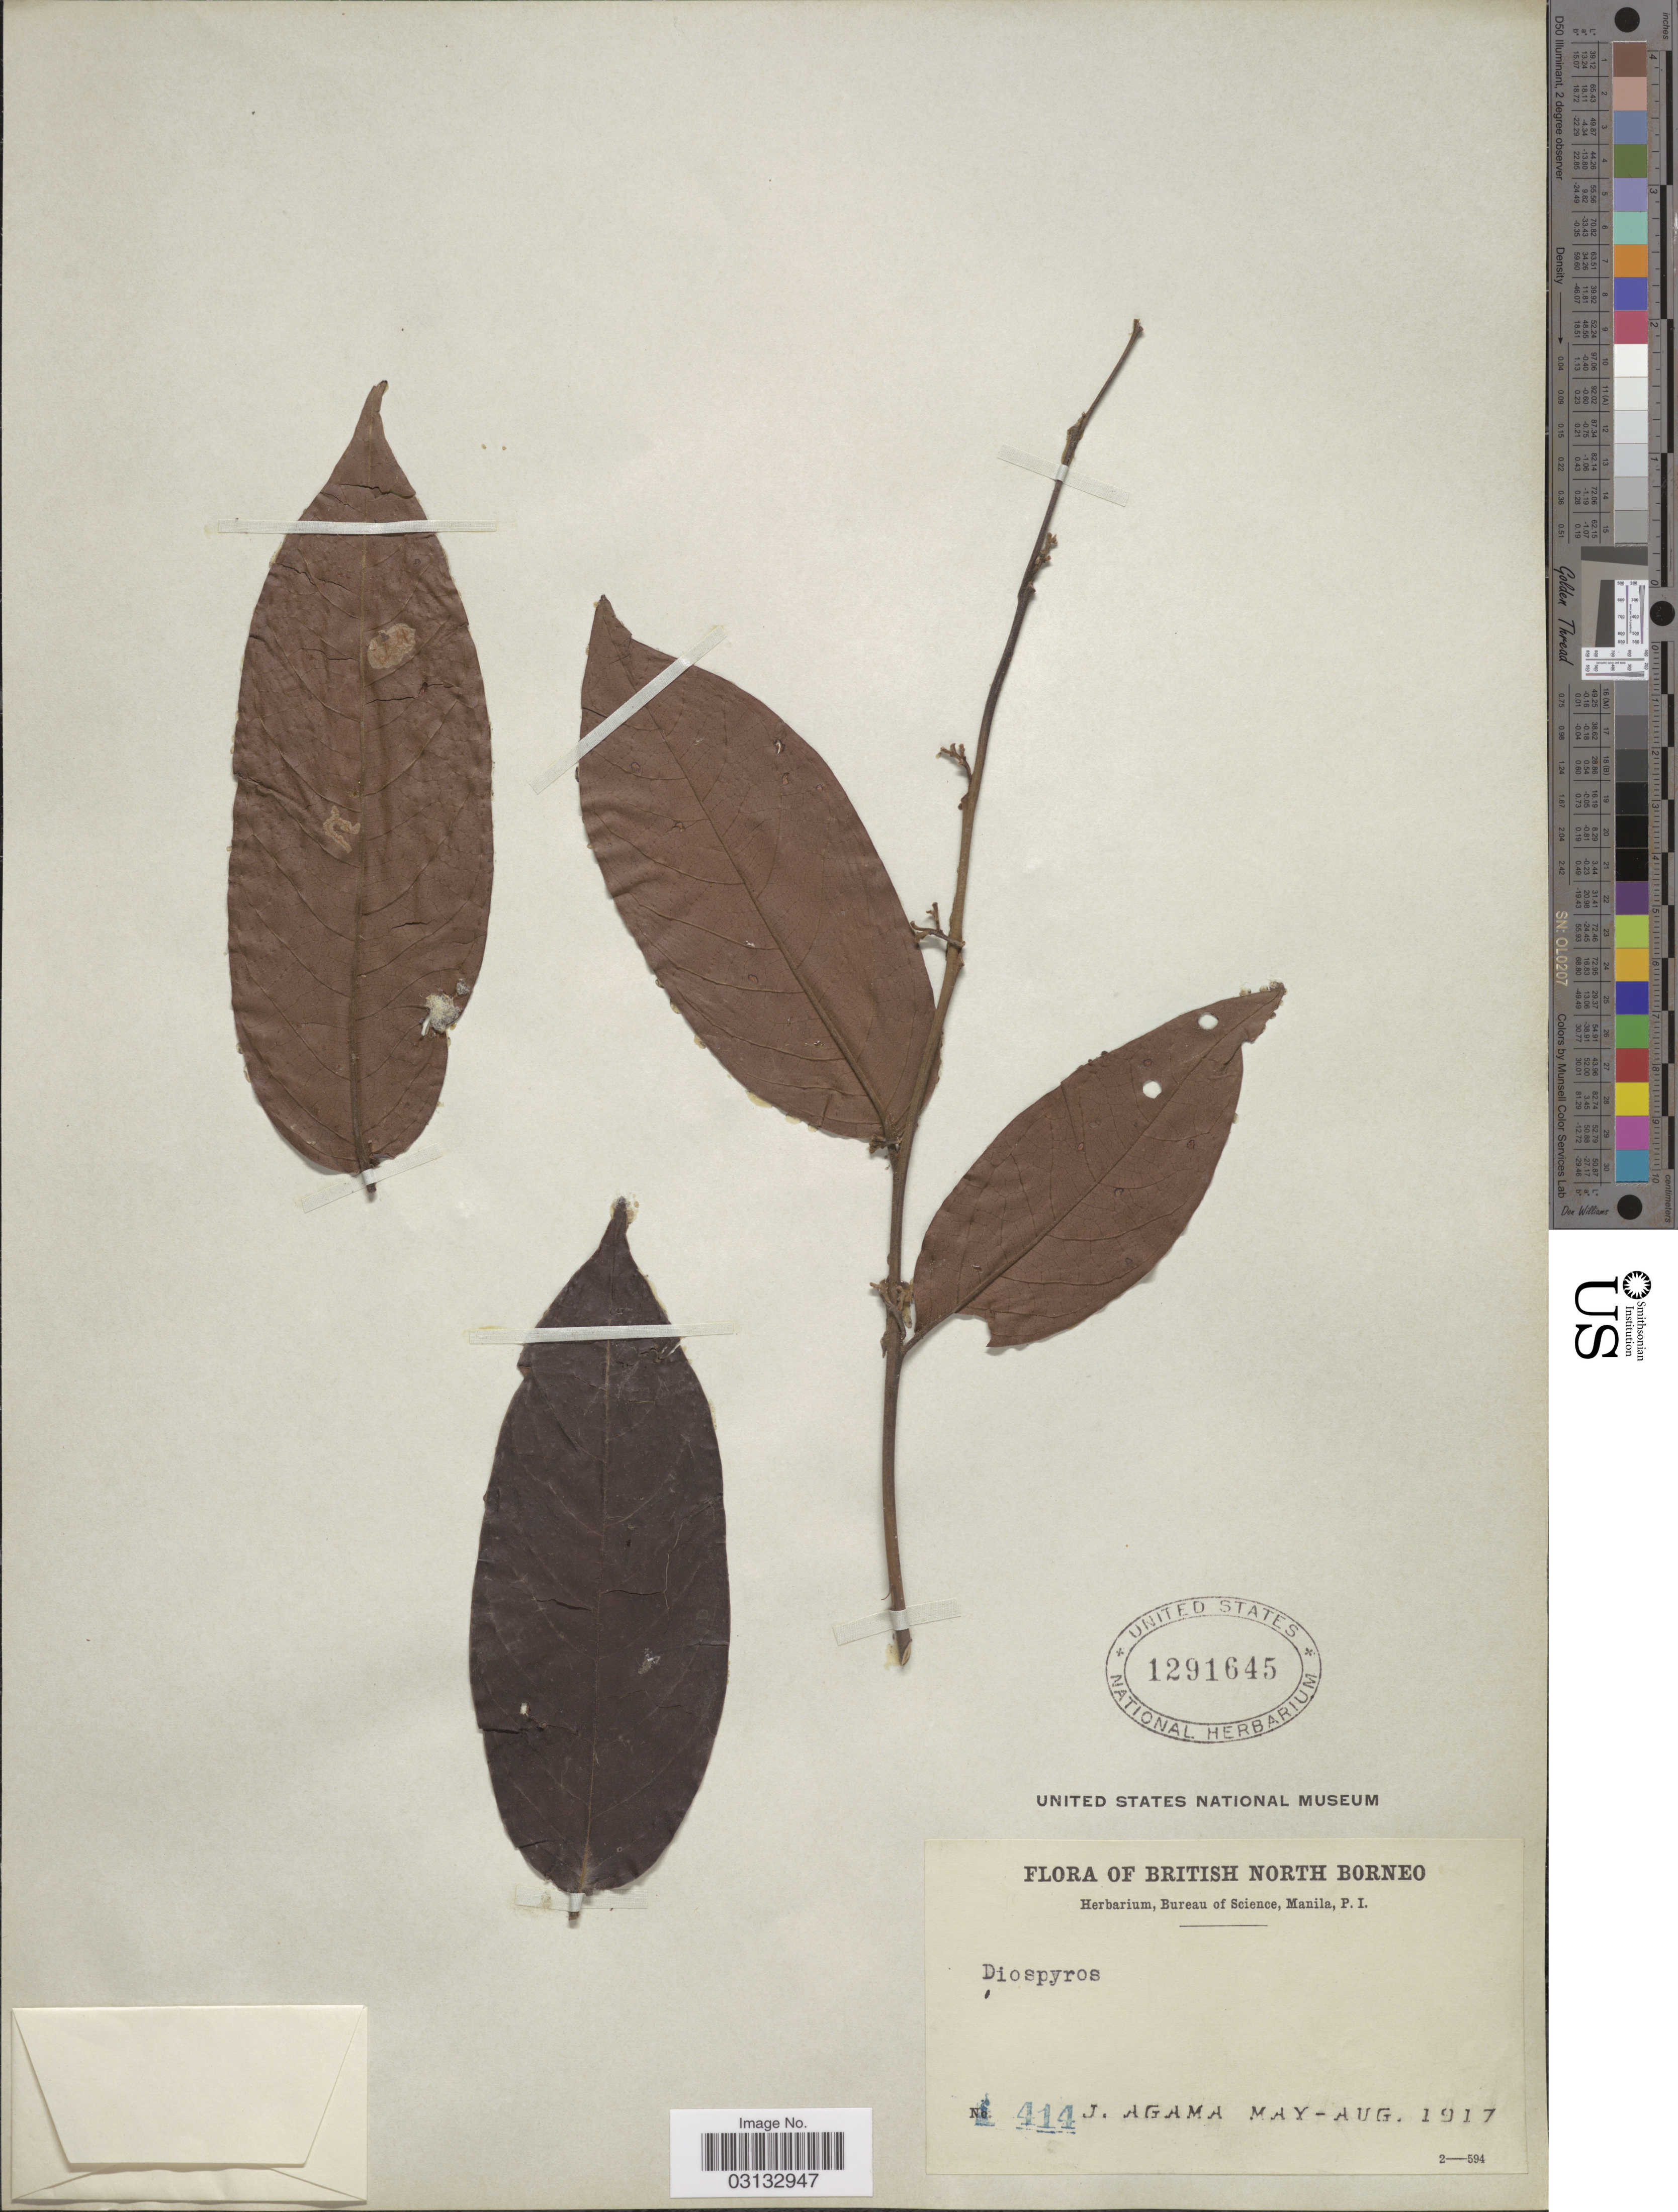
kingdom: Plantae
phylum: Tracheophyta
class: Magnoliopsida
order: Ericales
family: Ebenaceae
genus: Diospyros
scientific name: Diospyros sp.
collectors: J. Agama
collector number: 414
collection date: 1917-05/1917-08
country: Malaysia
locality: British North Borneo.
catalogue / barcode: US 1291645